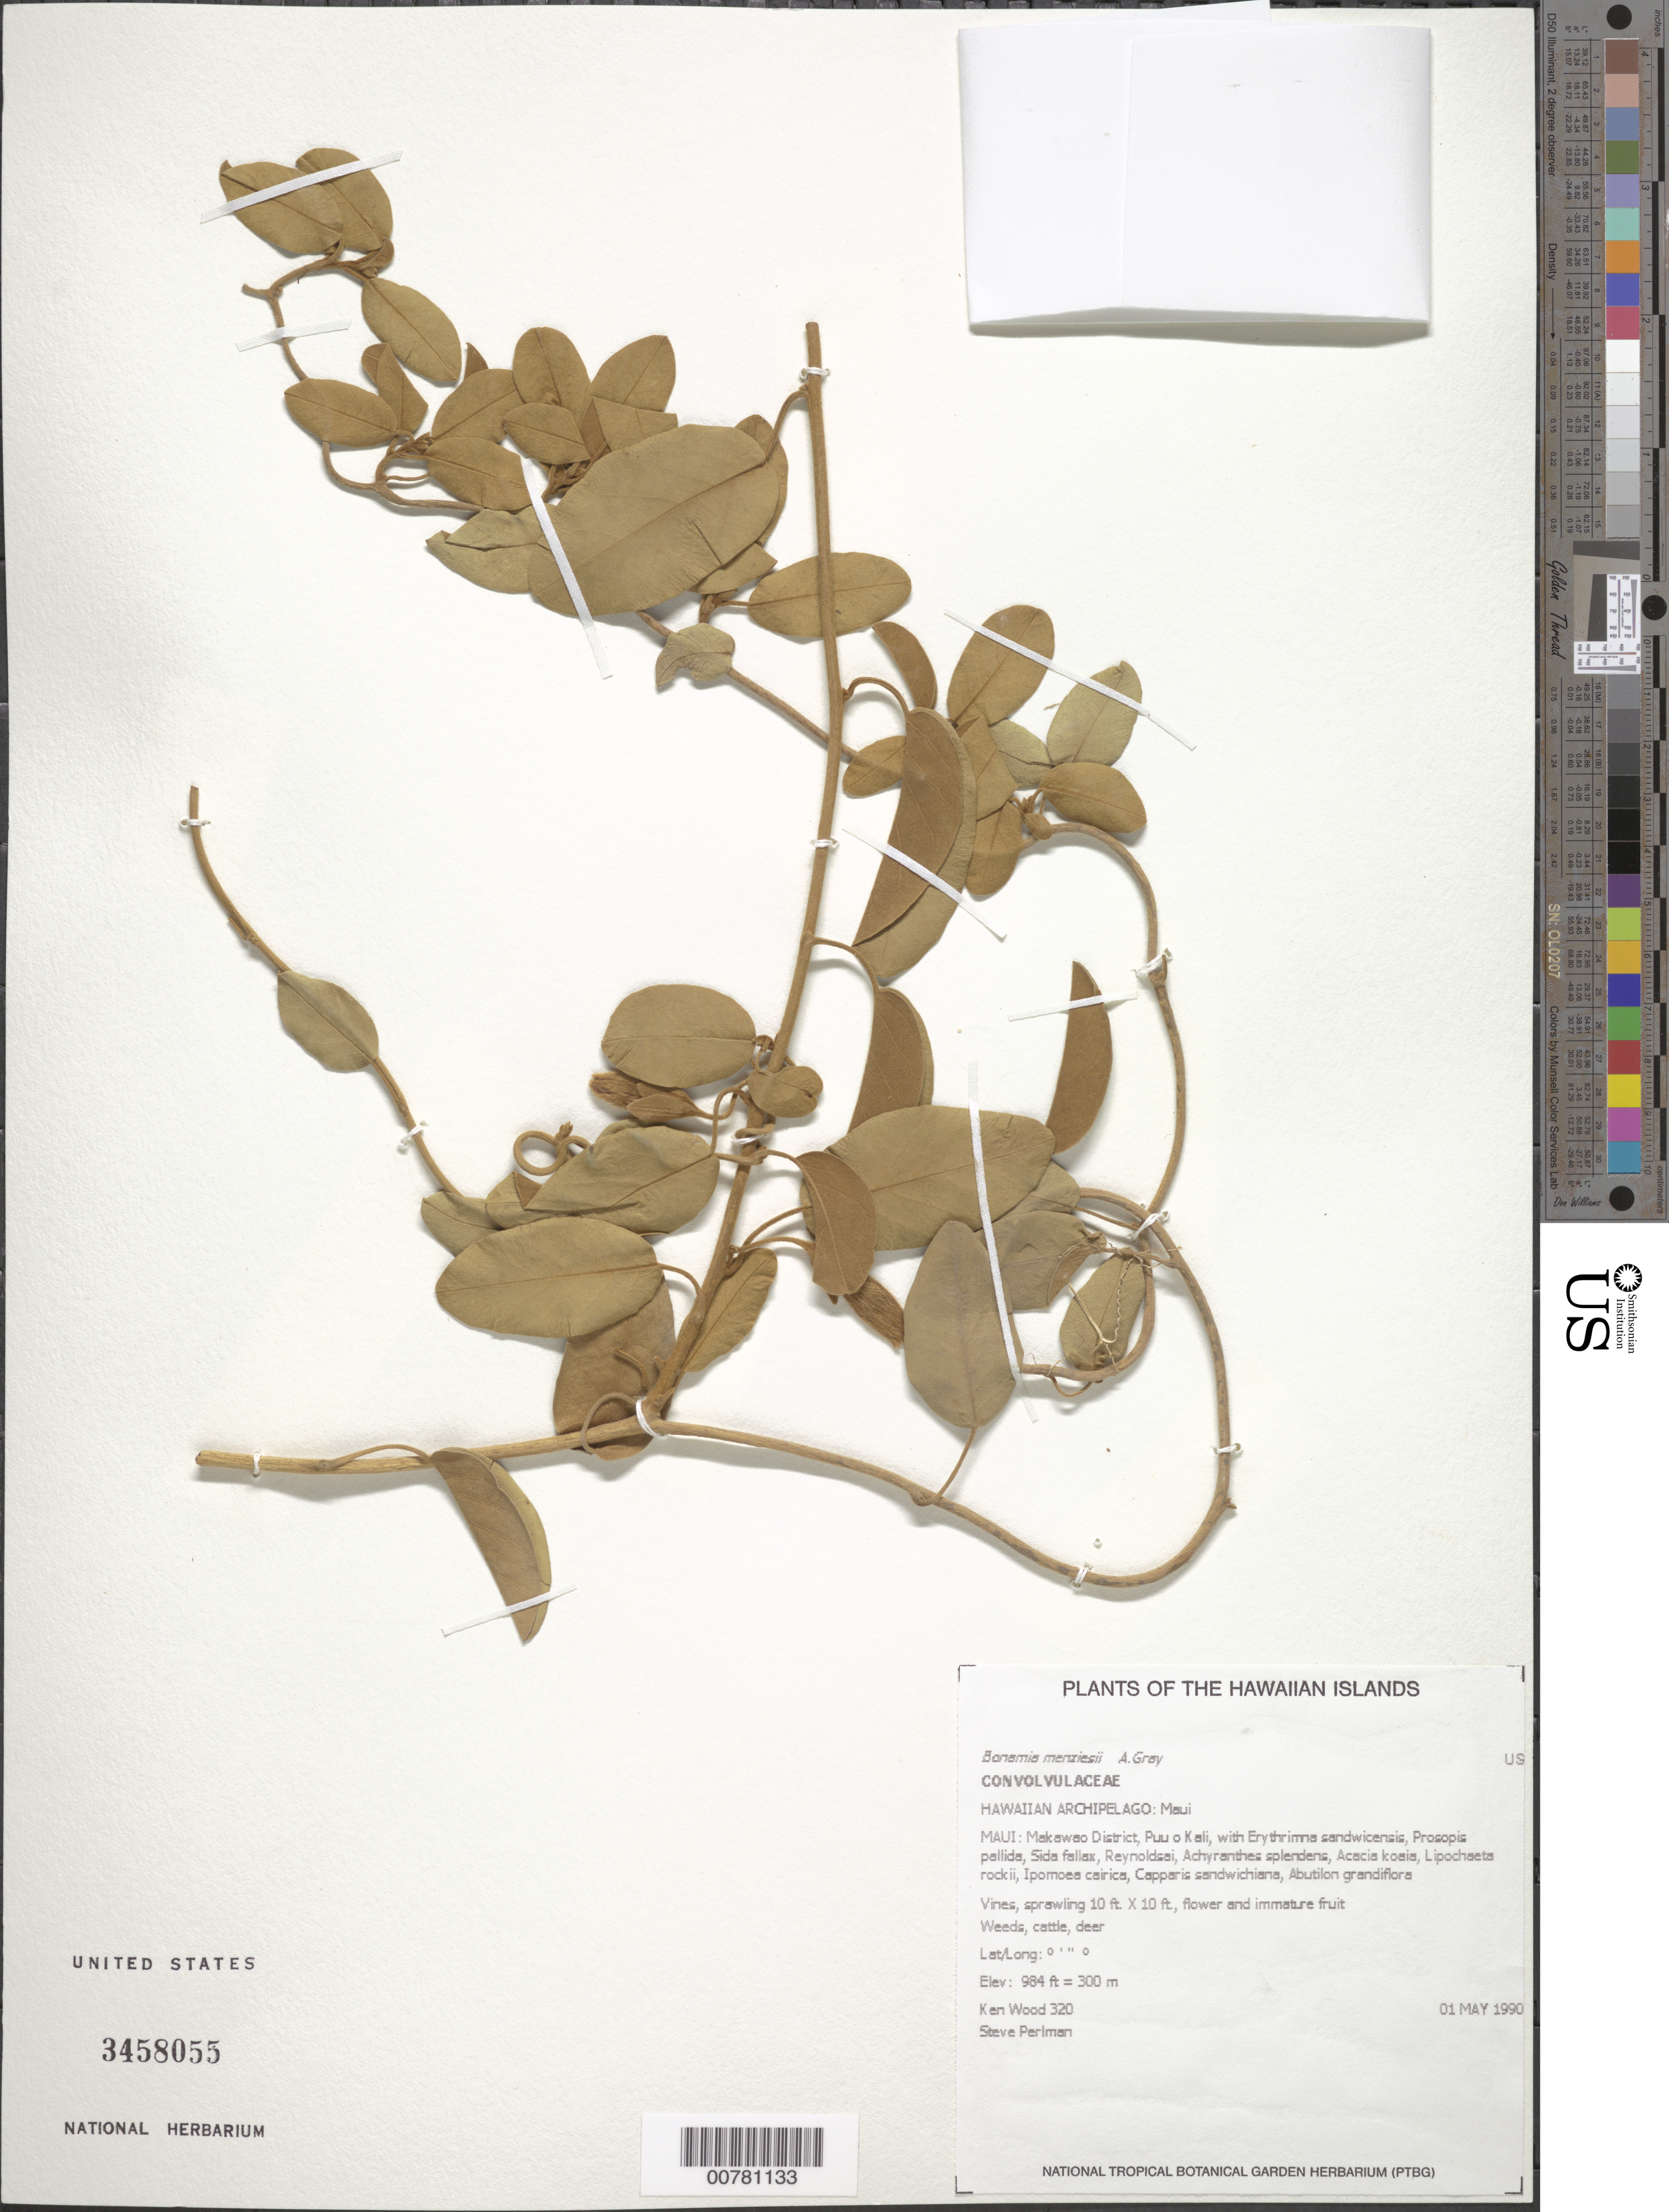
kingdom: Plantae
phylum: Tracheophyta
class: Magnoliopsida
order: Solanales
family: Convolvulaceae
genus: Bonamia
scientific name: Bonamia menziesii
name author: A. Gray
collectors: K. R. Wood & S. P. Perlman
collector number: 320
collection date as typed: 1 May 1990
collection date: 1990-05-01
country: United States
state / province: Hawaii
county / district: Maui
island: Maui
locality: Makawao District, Pu'u o Kali.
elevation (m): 300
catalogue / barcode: US 3458055